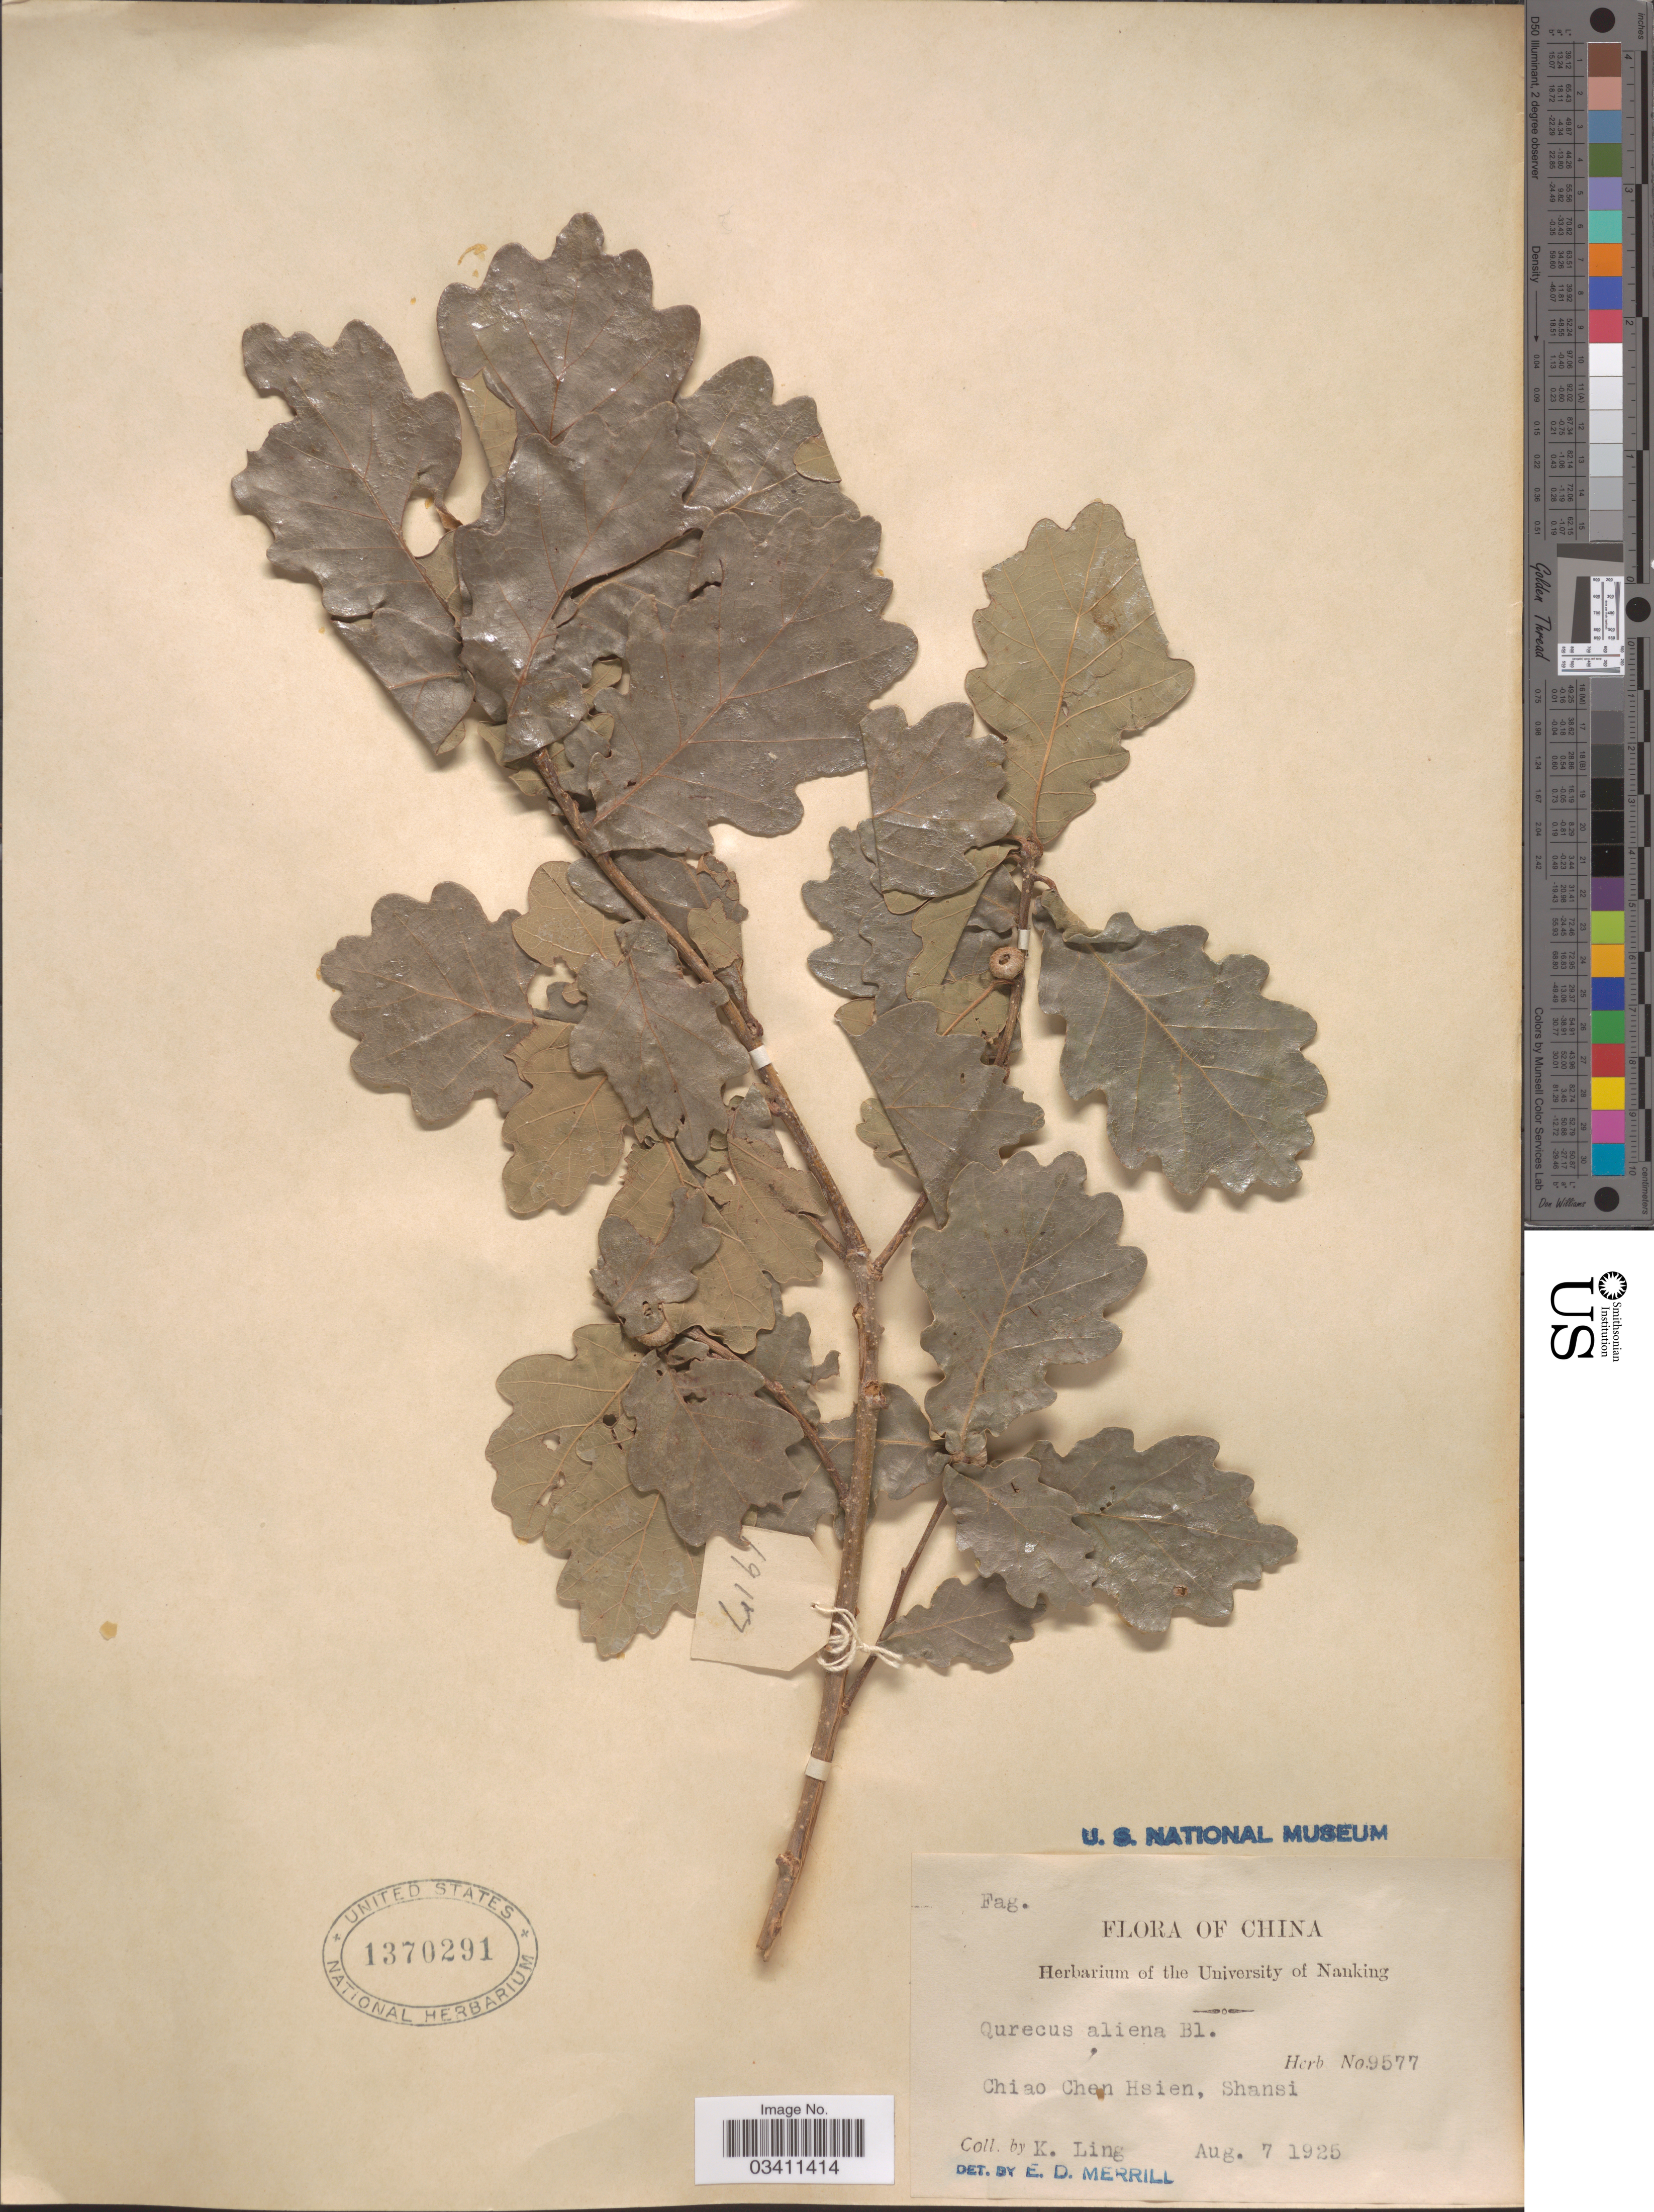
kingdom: Plantae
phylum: Tracheophyta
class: Magnoliopsida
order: Fagales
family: Fagaceae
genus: Quercus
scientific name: Quercus aliena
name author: Blume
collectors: K. Ling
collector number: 9577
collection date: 1925-08-07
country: China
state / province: Shanxi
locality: Chiao Chen Hsien, Shansi.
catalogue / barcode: US 1370291